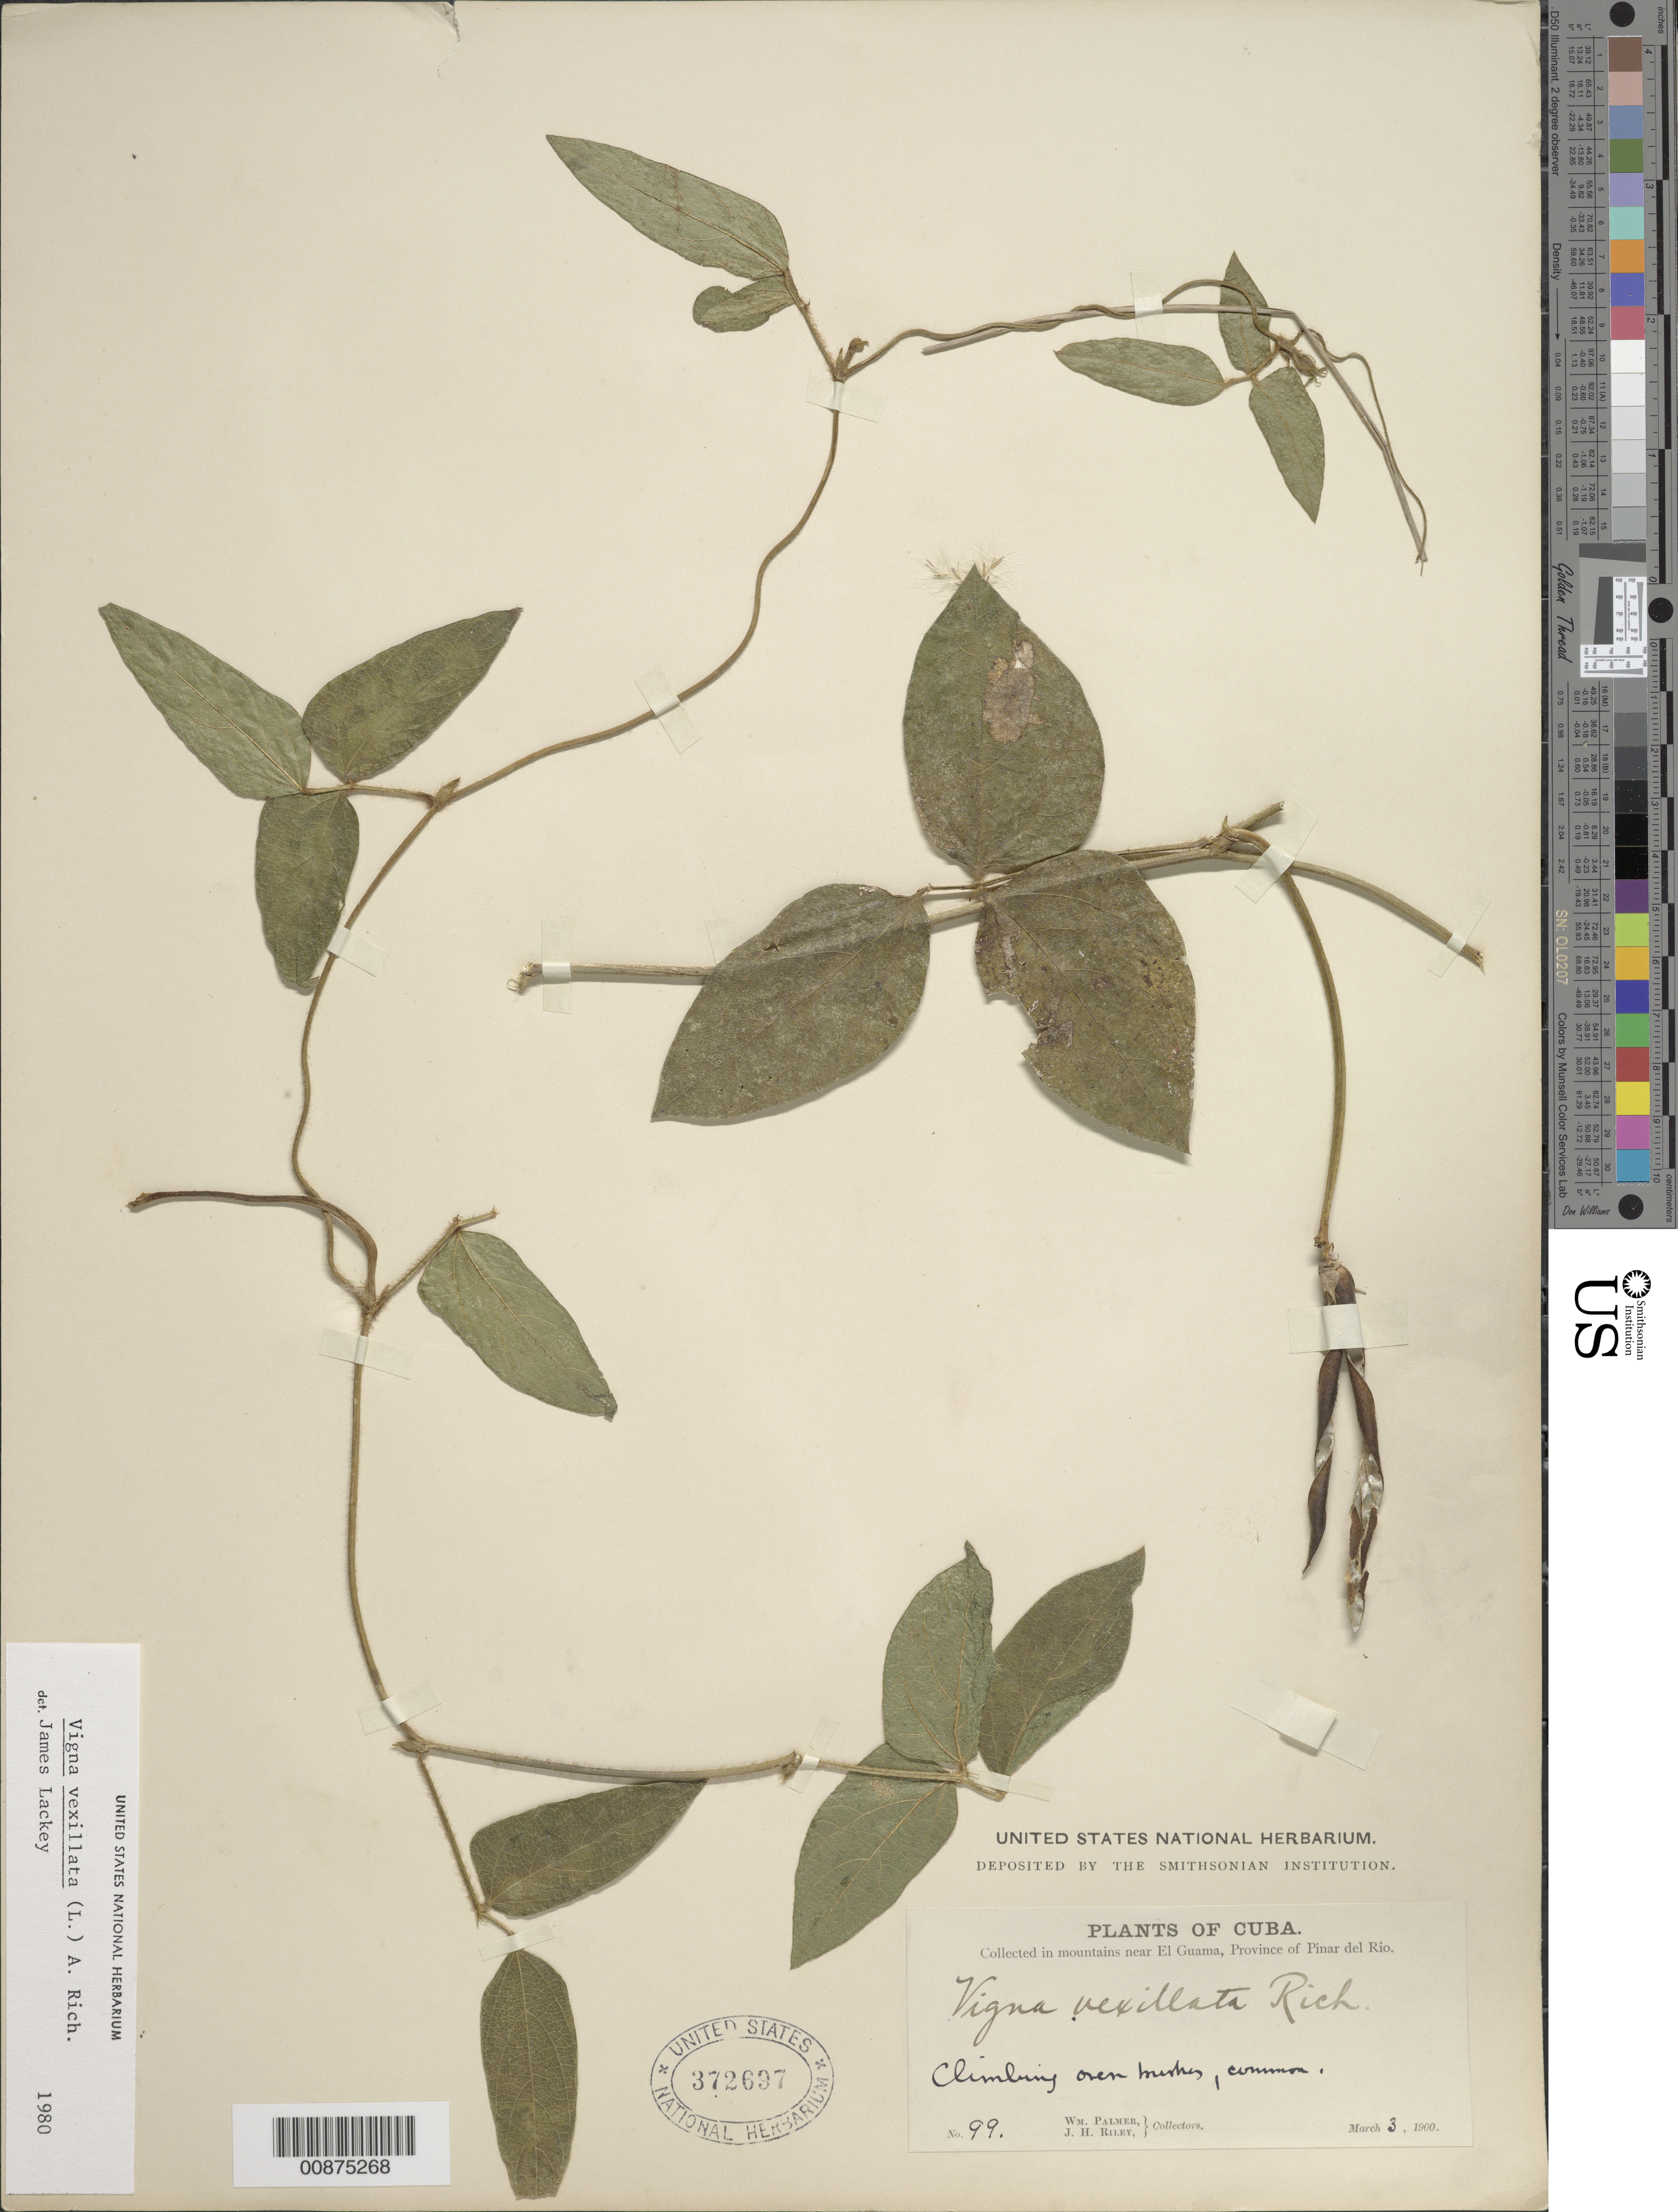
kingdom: Plantae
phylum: Tracheophyta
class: Magnoliopsida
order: Fabales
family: Fabaceae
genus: Vigna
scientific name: Vigna vexillata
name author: (L.) A. Rich.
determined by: Lackey, J.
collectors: W. Palmer & J. H. Riley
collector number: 99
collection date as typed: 03 Mar 1900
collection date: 1900-03-03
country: Cuba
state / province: Pinar del Rio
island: Cuba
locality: Mountains near El Guama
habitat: Climbing over bushes.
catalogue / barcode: US 372697